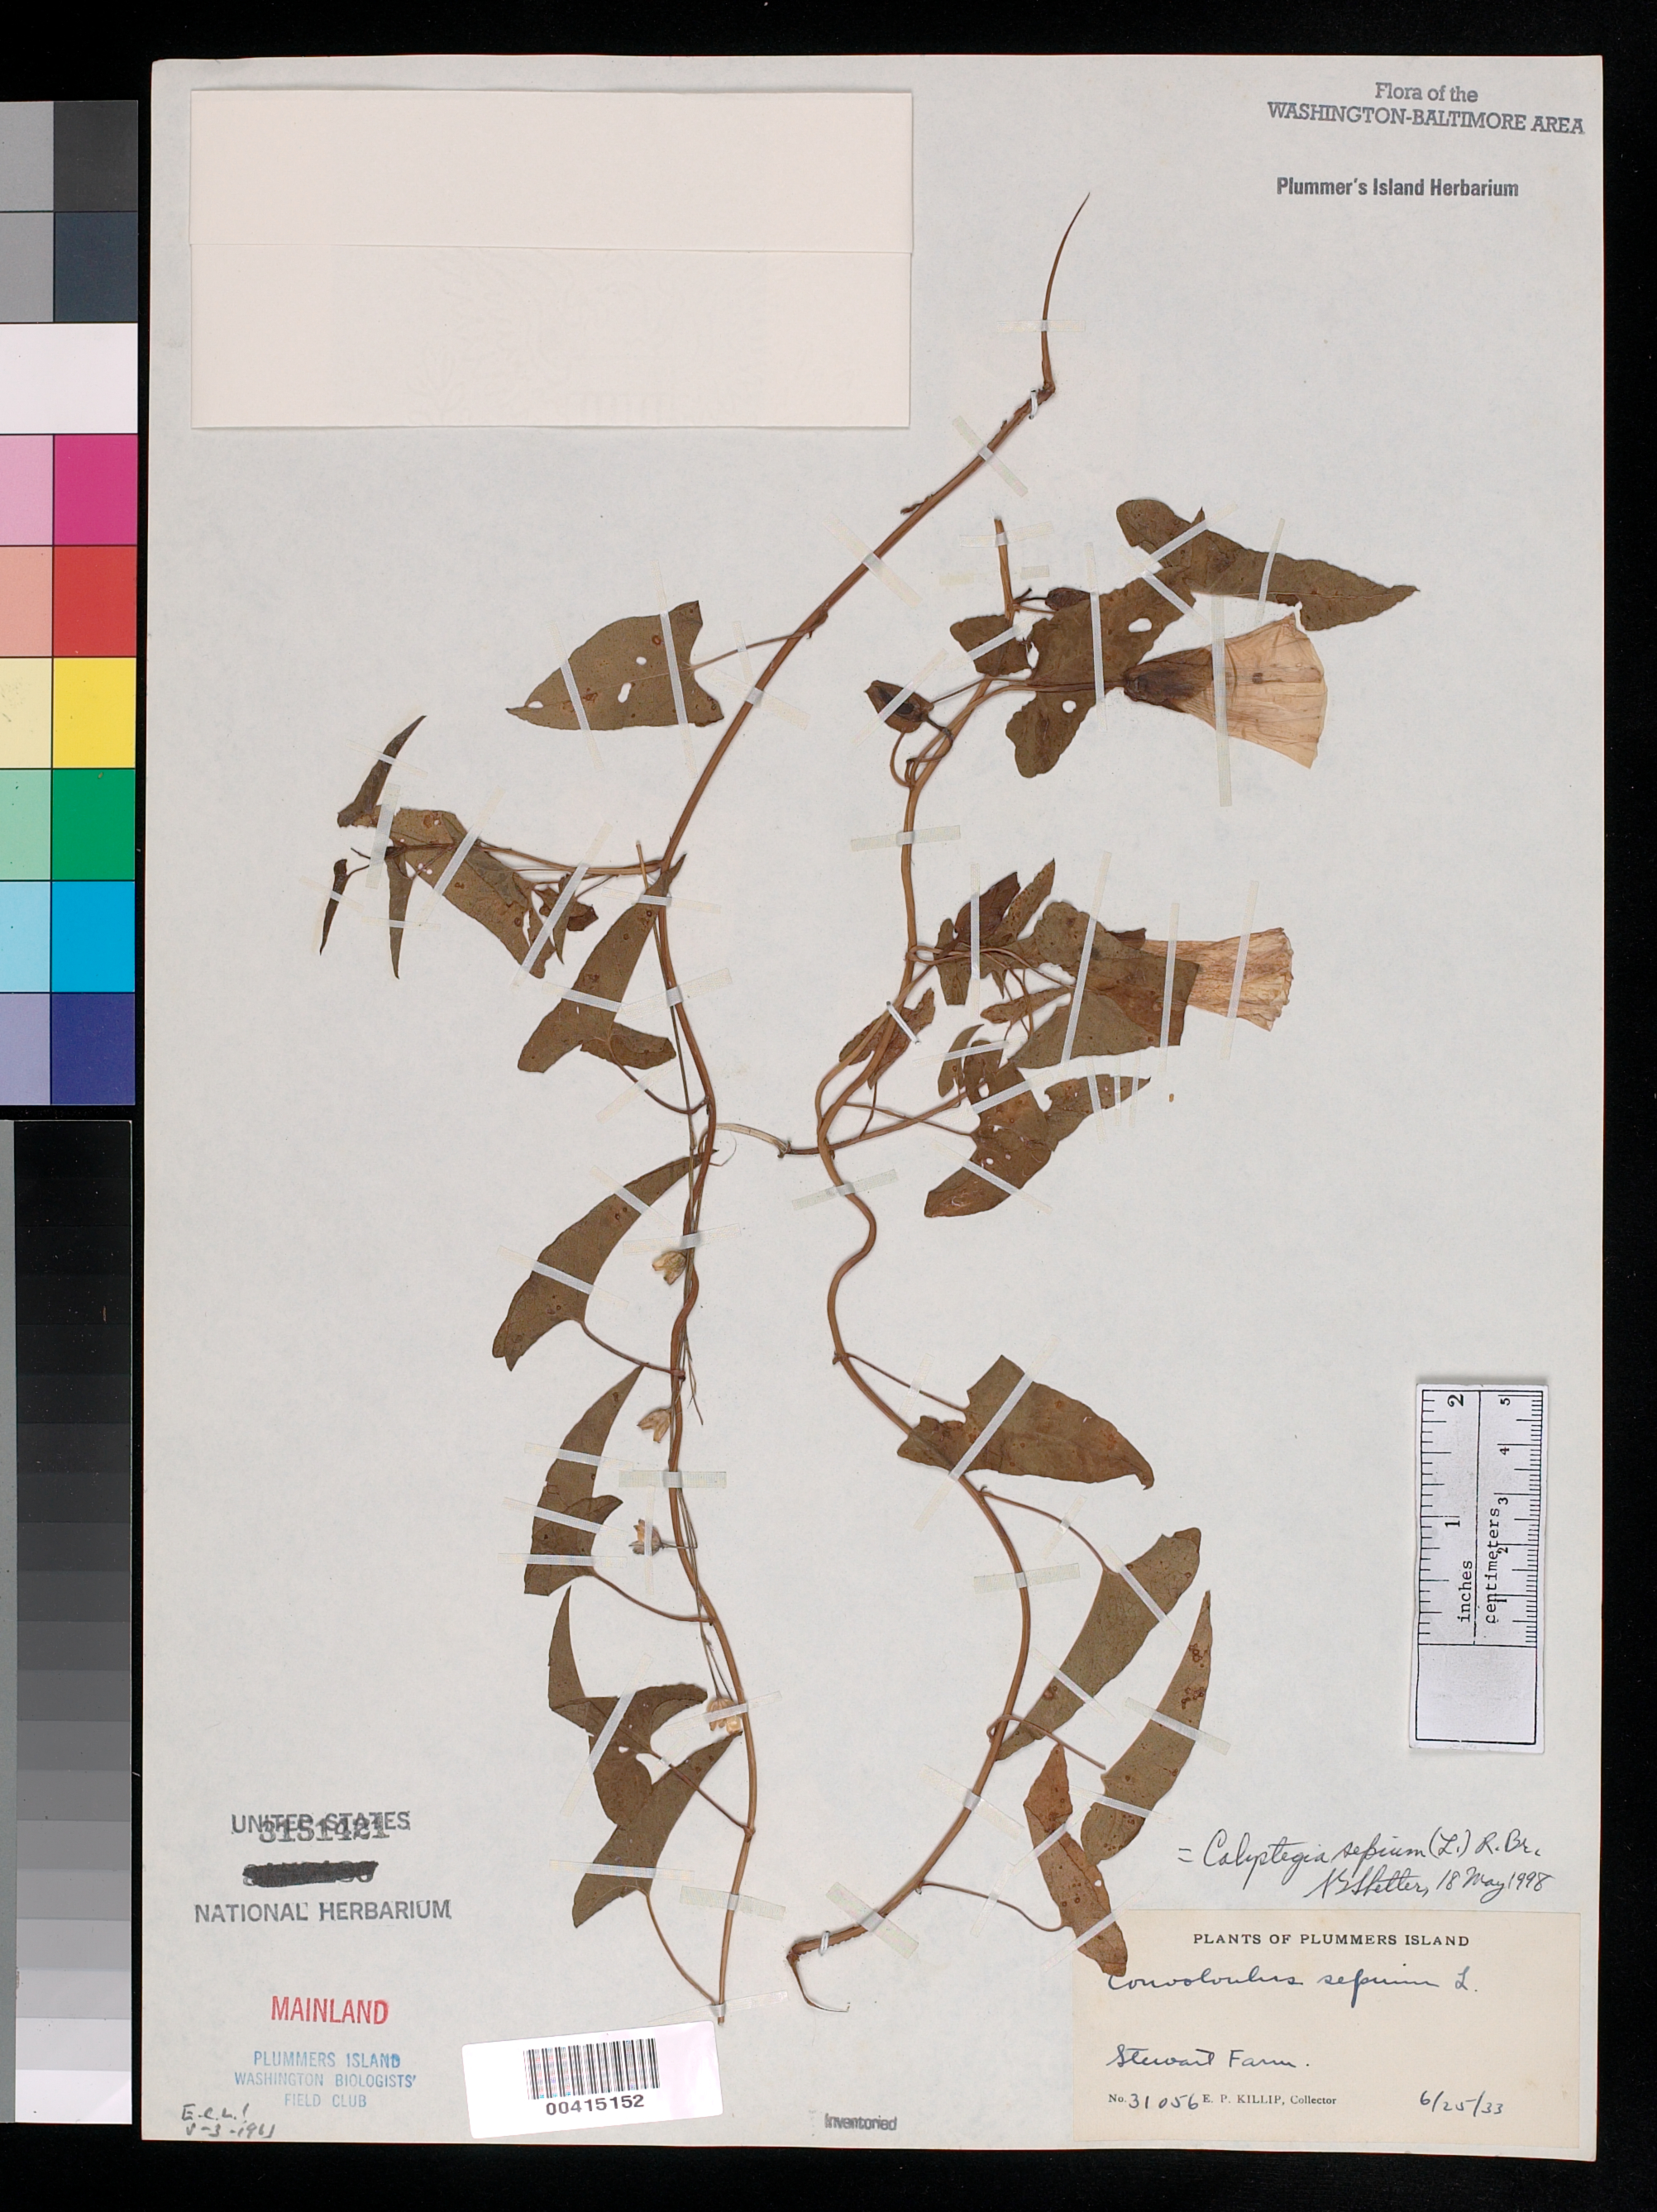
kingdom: Plantae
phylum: Tracheophyta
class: Magnoliopsida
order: Solanales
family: Convolvulaceae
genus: Calystegia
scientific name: Calystegia silvatica subsp. fraterniflora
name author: (Mack. & Bush) Brummitt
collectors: E. P. Killip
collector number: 31056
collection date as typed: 25 Jun 1933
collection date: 1933-06-25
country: United States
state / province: Maryland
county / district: Montgomery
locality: Plummer's Island; mainland, Stewart Farm Plummers Island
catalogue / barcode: US 3151421